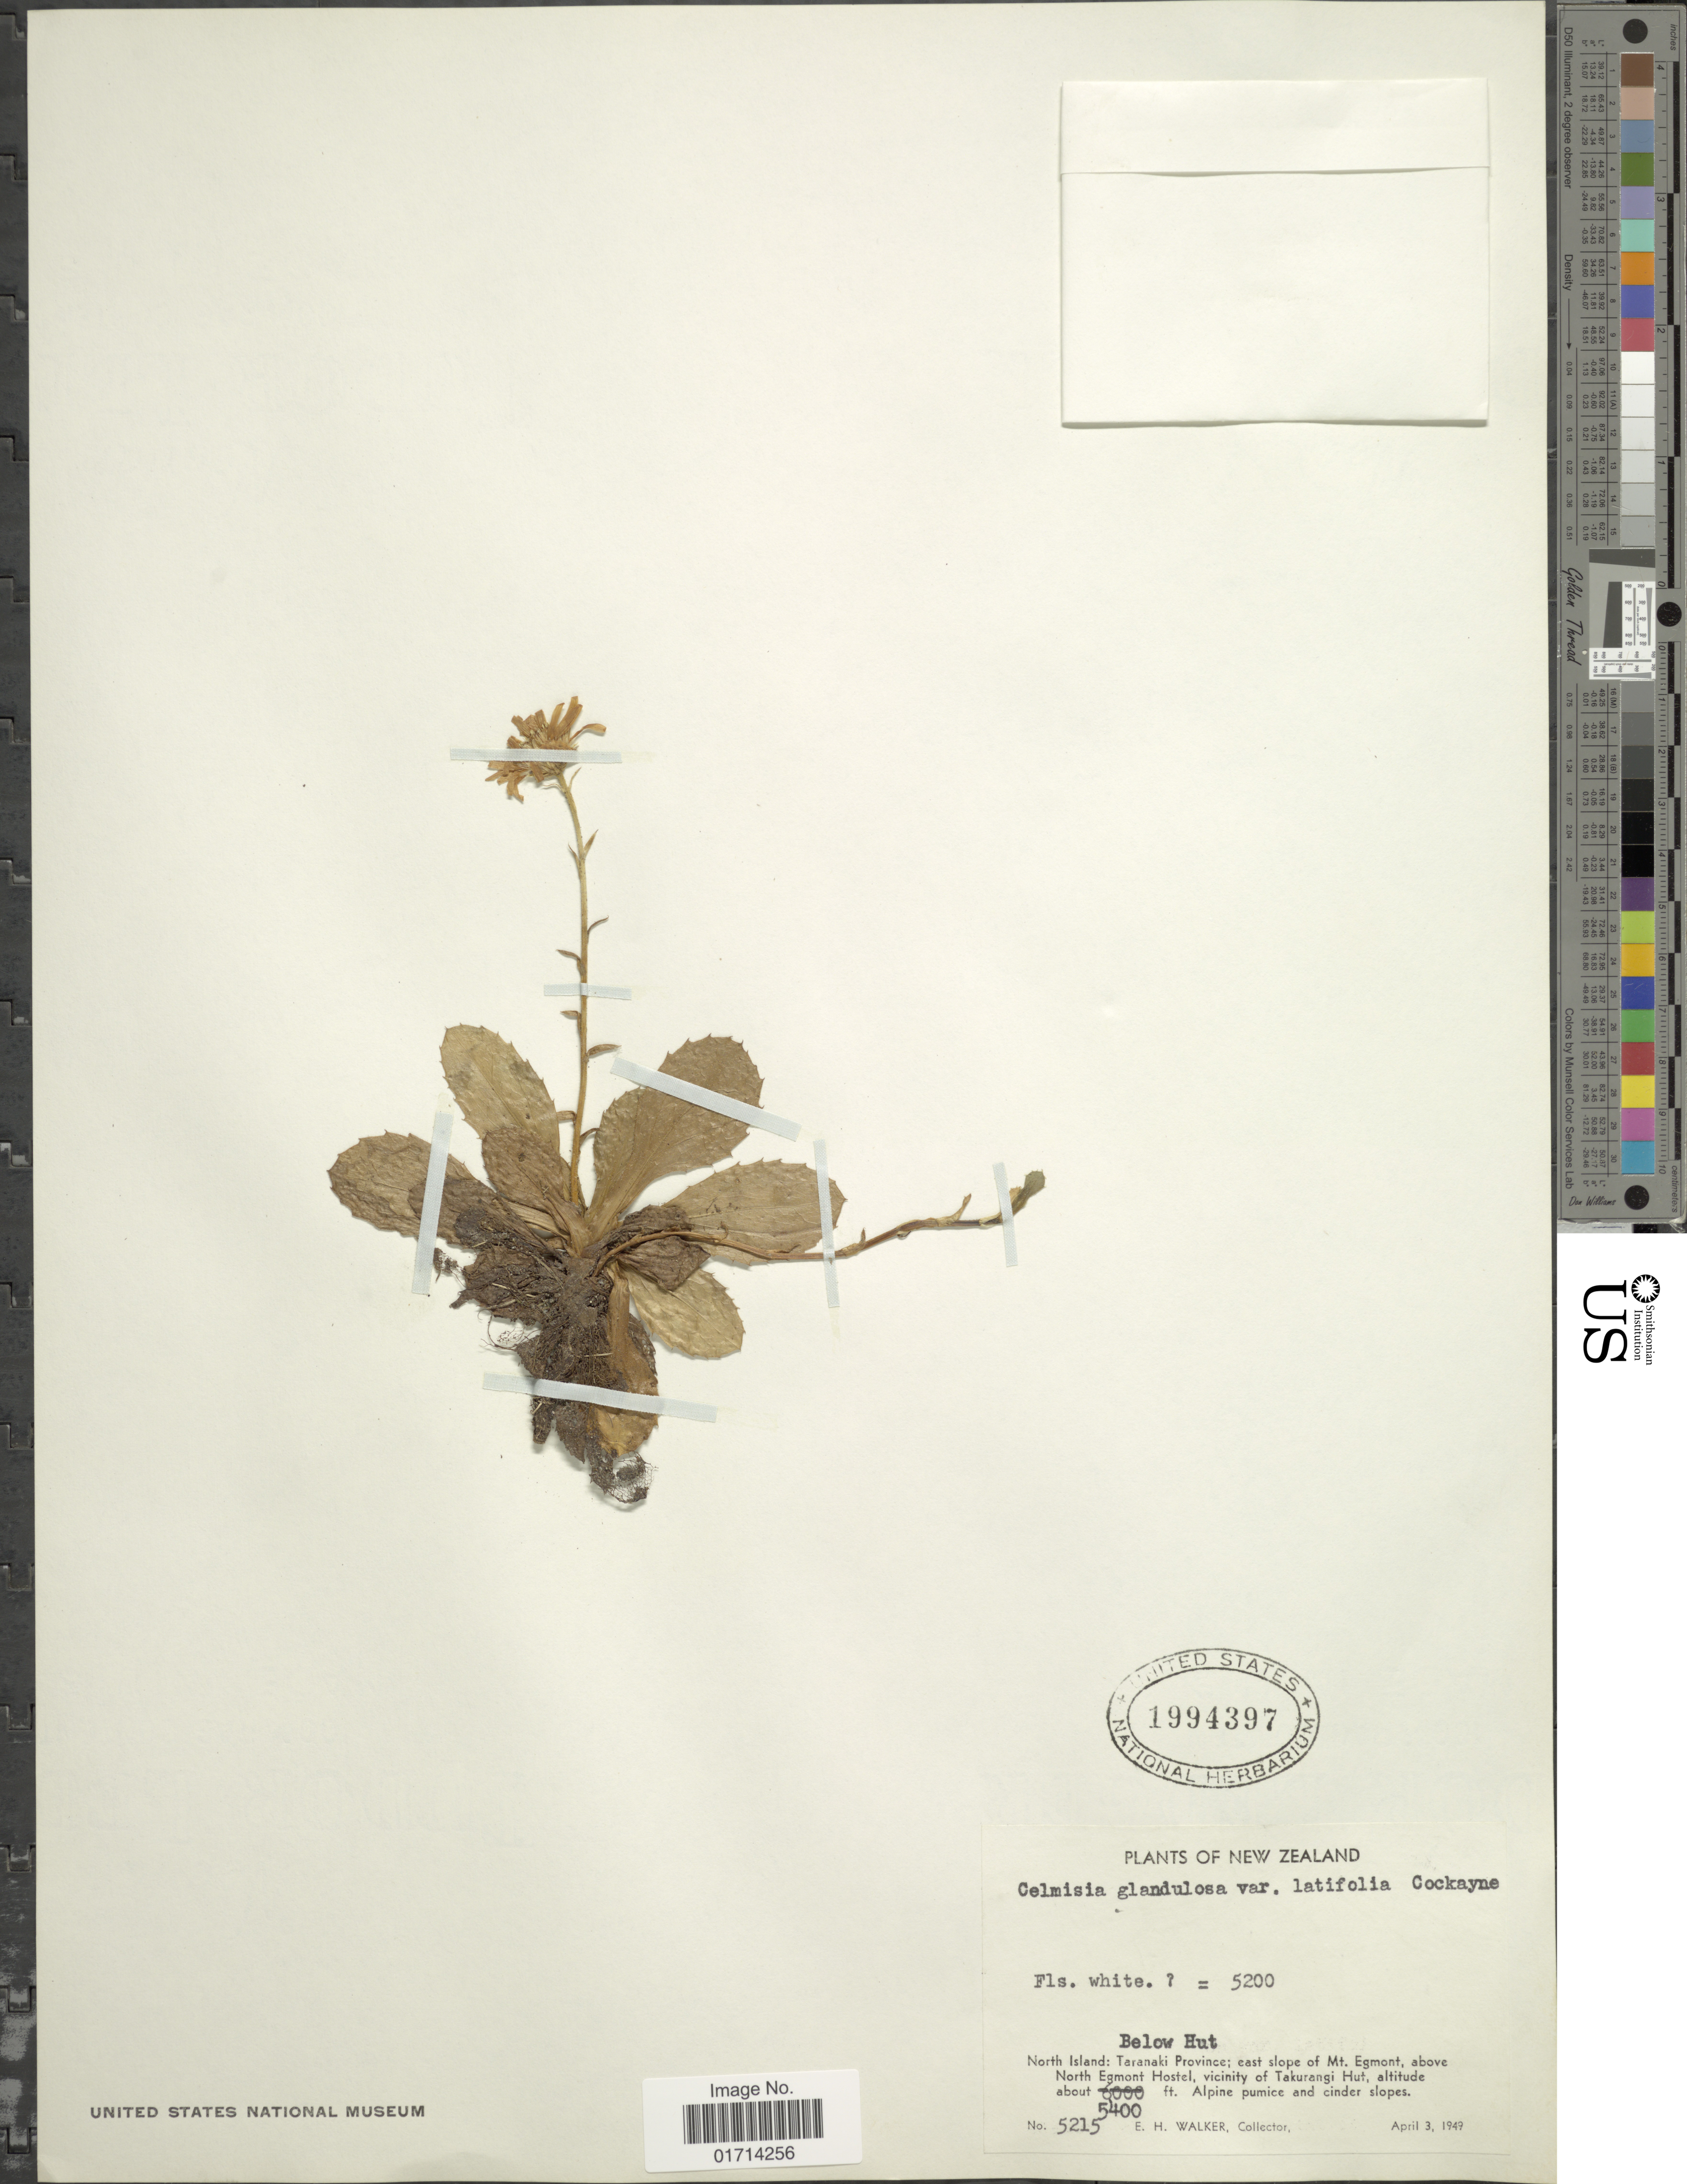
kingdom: Plantae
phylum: Tracheophyta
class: Magnoliopsida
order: Asterales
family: Asteraceae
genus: Celmisia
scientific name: Celmisia glandulosa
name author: Hook. f.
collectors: E. H. Walker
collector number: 5215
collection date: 1949-04-03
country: New Zealand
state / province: Taranaki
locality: North Island: Taranaki Province; east slope of Mt. Egmont, above North Egmont Hostel, vicinity of Takurangi Hut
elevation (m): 1646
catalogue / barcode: US 1994397